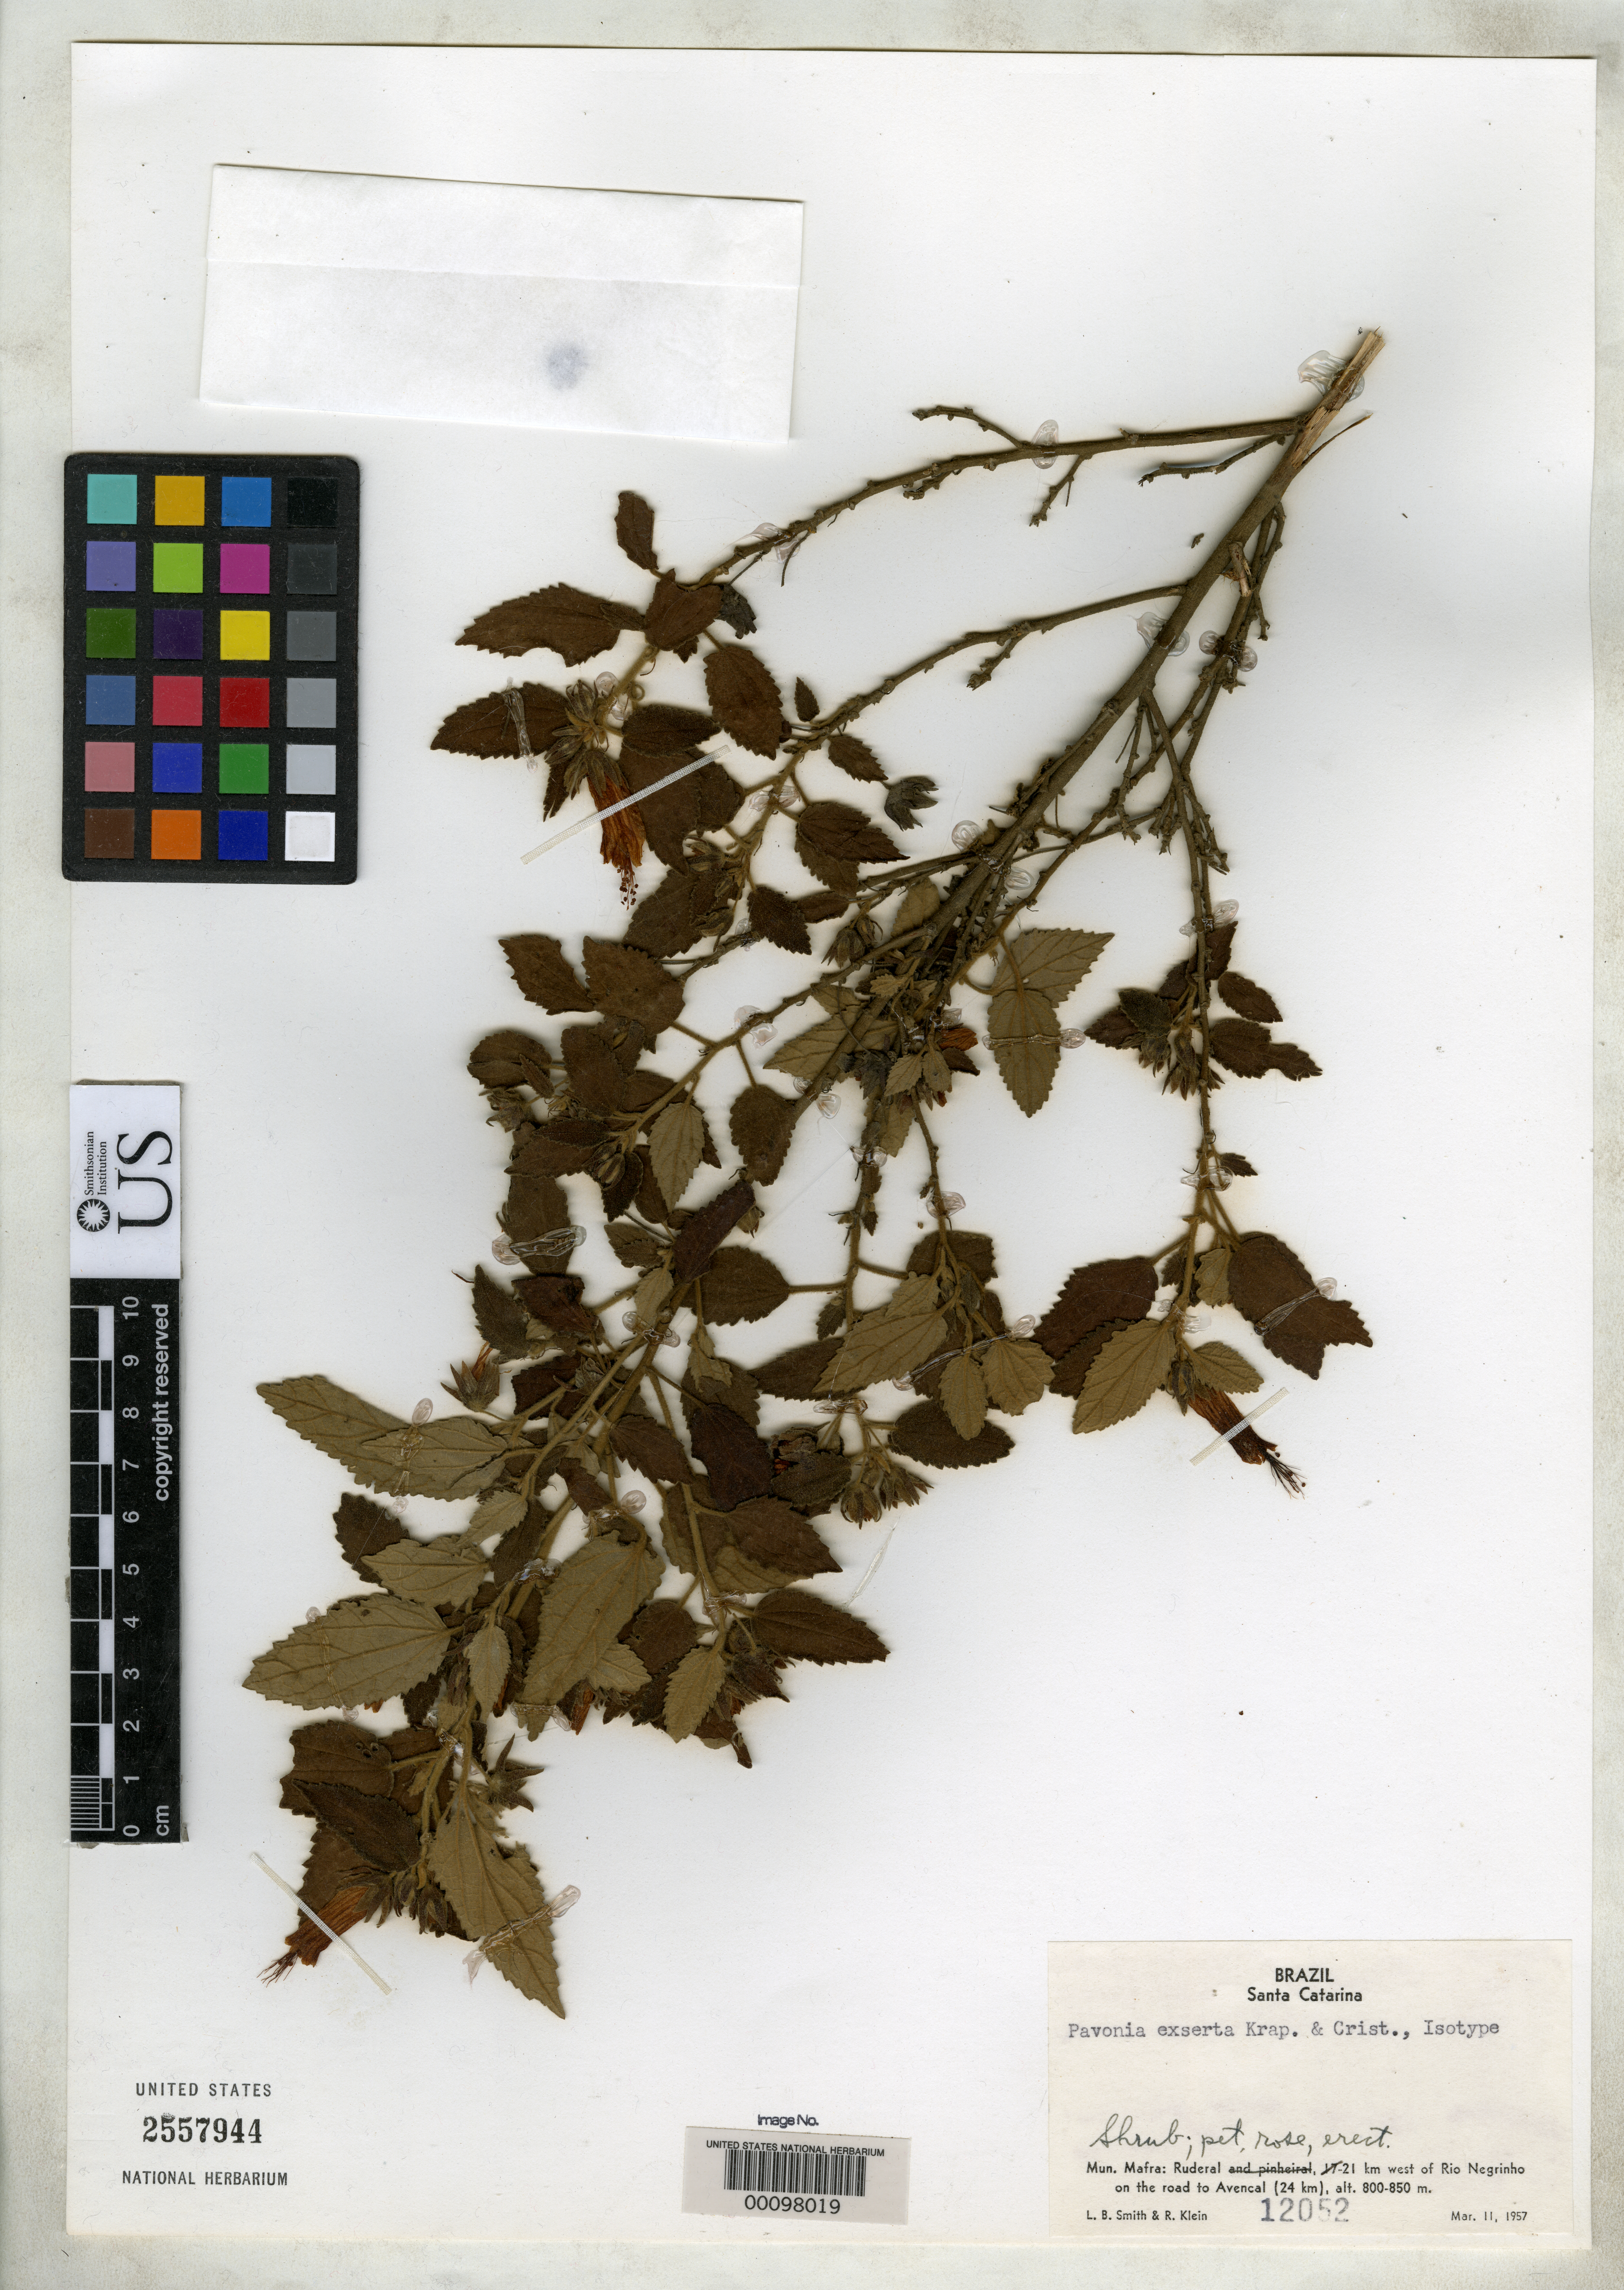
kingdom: Plantae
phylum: Tracheophyta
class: Magnoliopsida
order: Malvales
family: Malvaceae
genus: Pavonia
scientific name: Pavonia exserta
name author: Krapov. & Cristóbal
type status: Isotype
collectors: R. Reitz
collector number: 5315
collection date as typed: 11 Mar 1957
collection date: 1957-03-11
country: Brazil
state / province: Santa Catarina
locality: Mafra, W of Rio Negrinho on road to Avencal.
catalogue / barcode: US 2557944